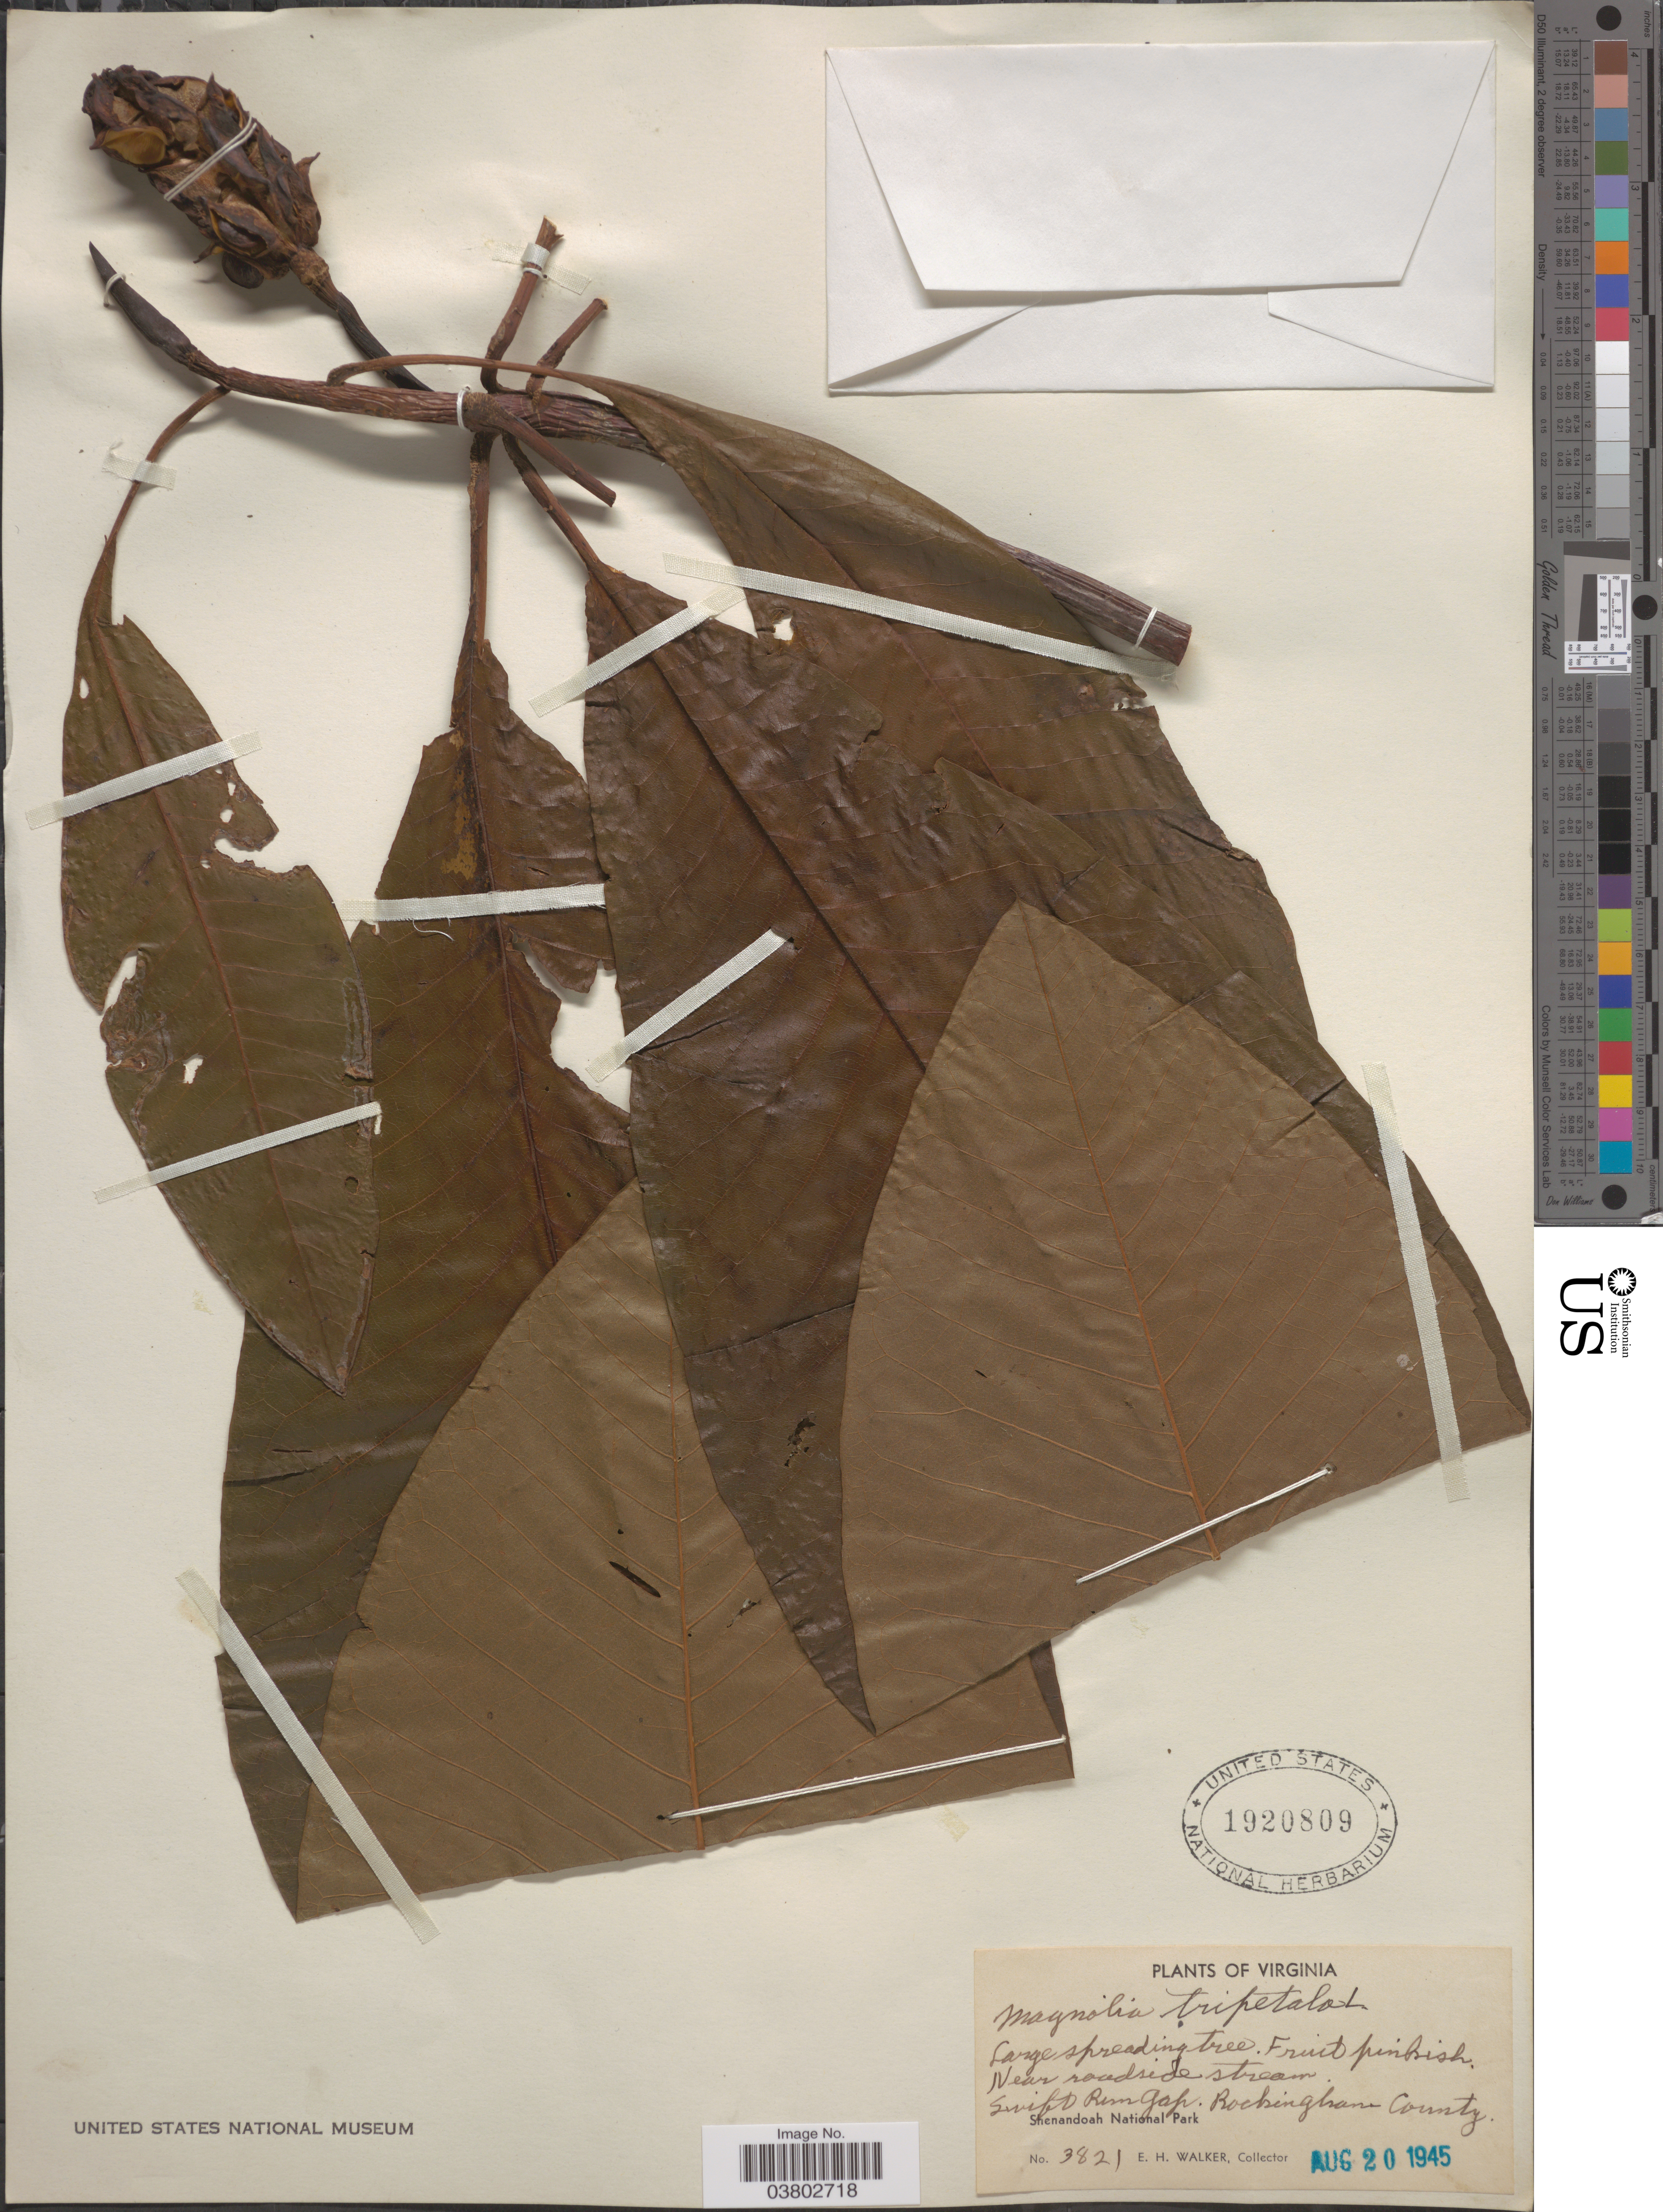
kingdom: Plantae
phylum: Tracheophyta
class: Magnoliopsida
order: Magnoliales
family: Magnoliaceae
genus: Magnolia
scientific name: Magnolia tripetala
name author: L.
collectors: E. H. Walker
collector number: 3821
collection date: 1945-08-20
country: United States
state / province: Virginia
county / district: Rockingham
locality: Near roadside stream. Swift Run Gap. Rockingham County. Shenandoah National Park.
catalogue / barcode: US 1920809